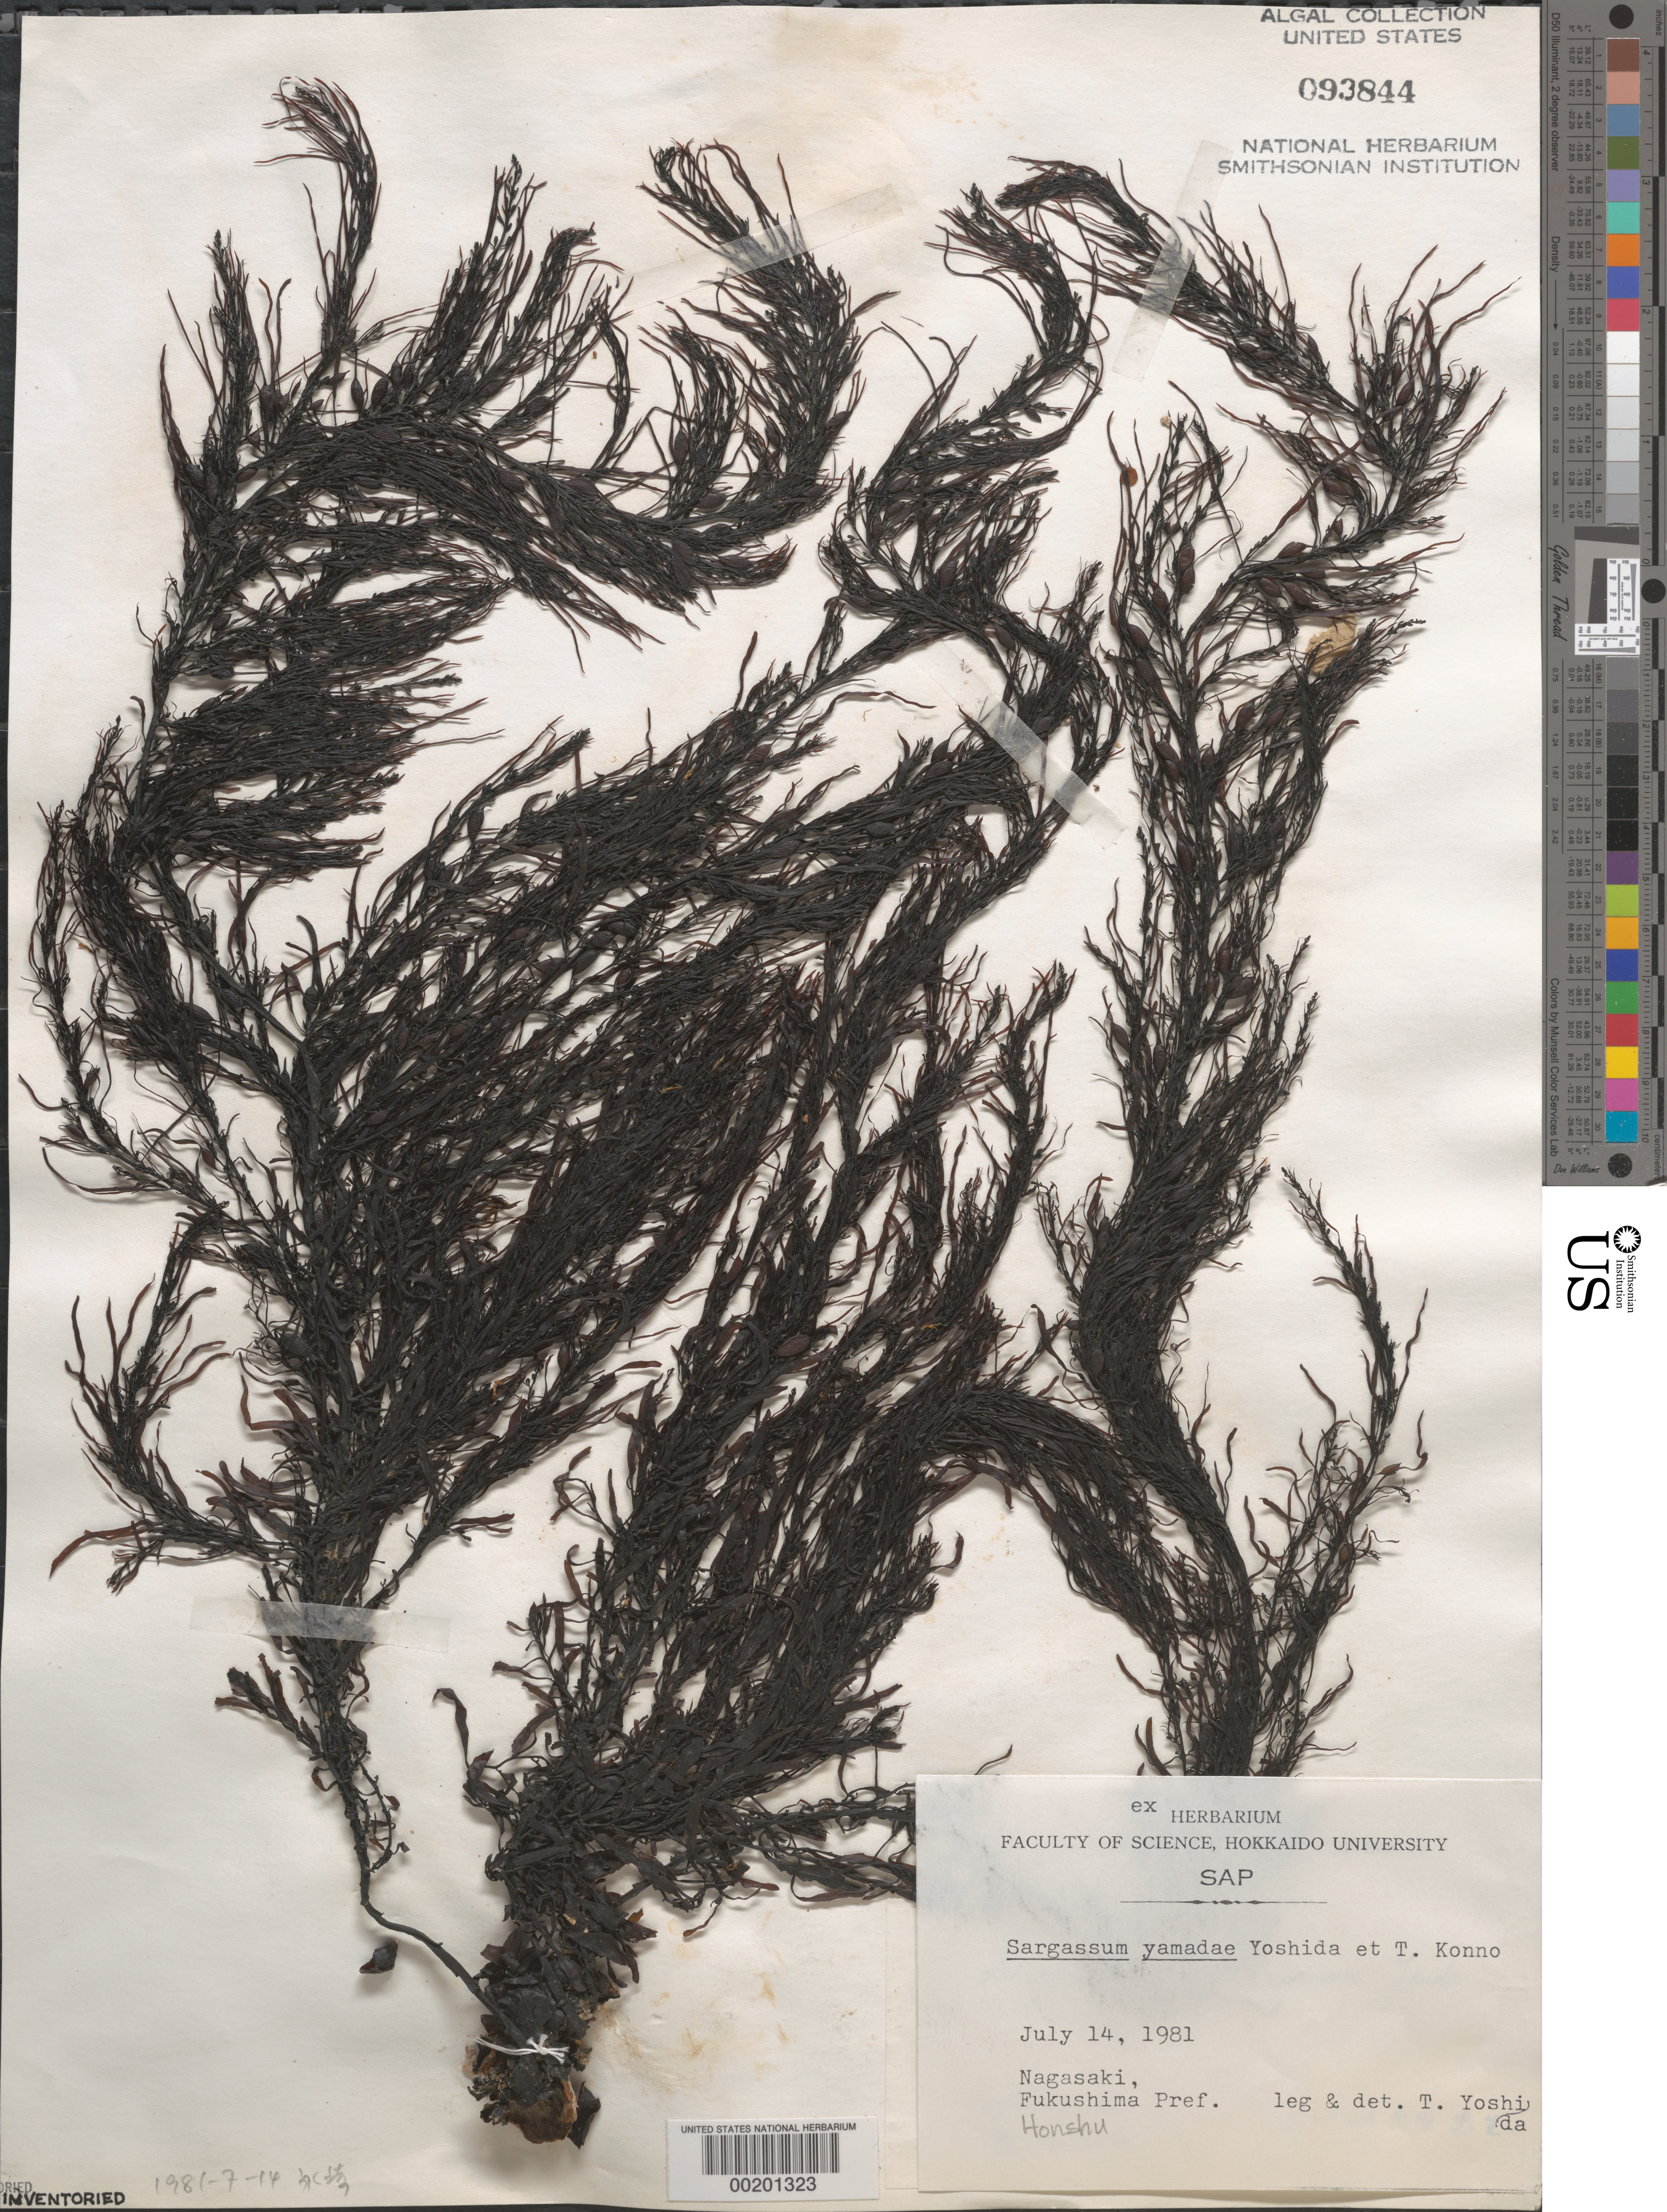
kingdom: Chromista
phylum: Ochrophyta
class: Phaeophyceae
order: Fucales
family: Sargassaceae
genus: Sargassum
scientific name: Sargassum yamadae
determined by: Yoshida, T.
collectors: T. Yoshida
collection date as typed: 14 Jul 1981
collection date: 1981-07-14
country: Japan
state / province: Hukusima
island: Honshu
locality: Nagasaki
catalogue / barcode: US 93844